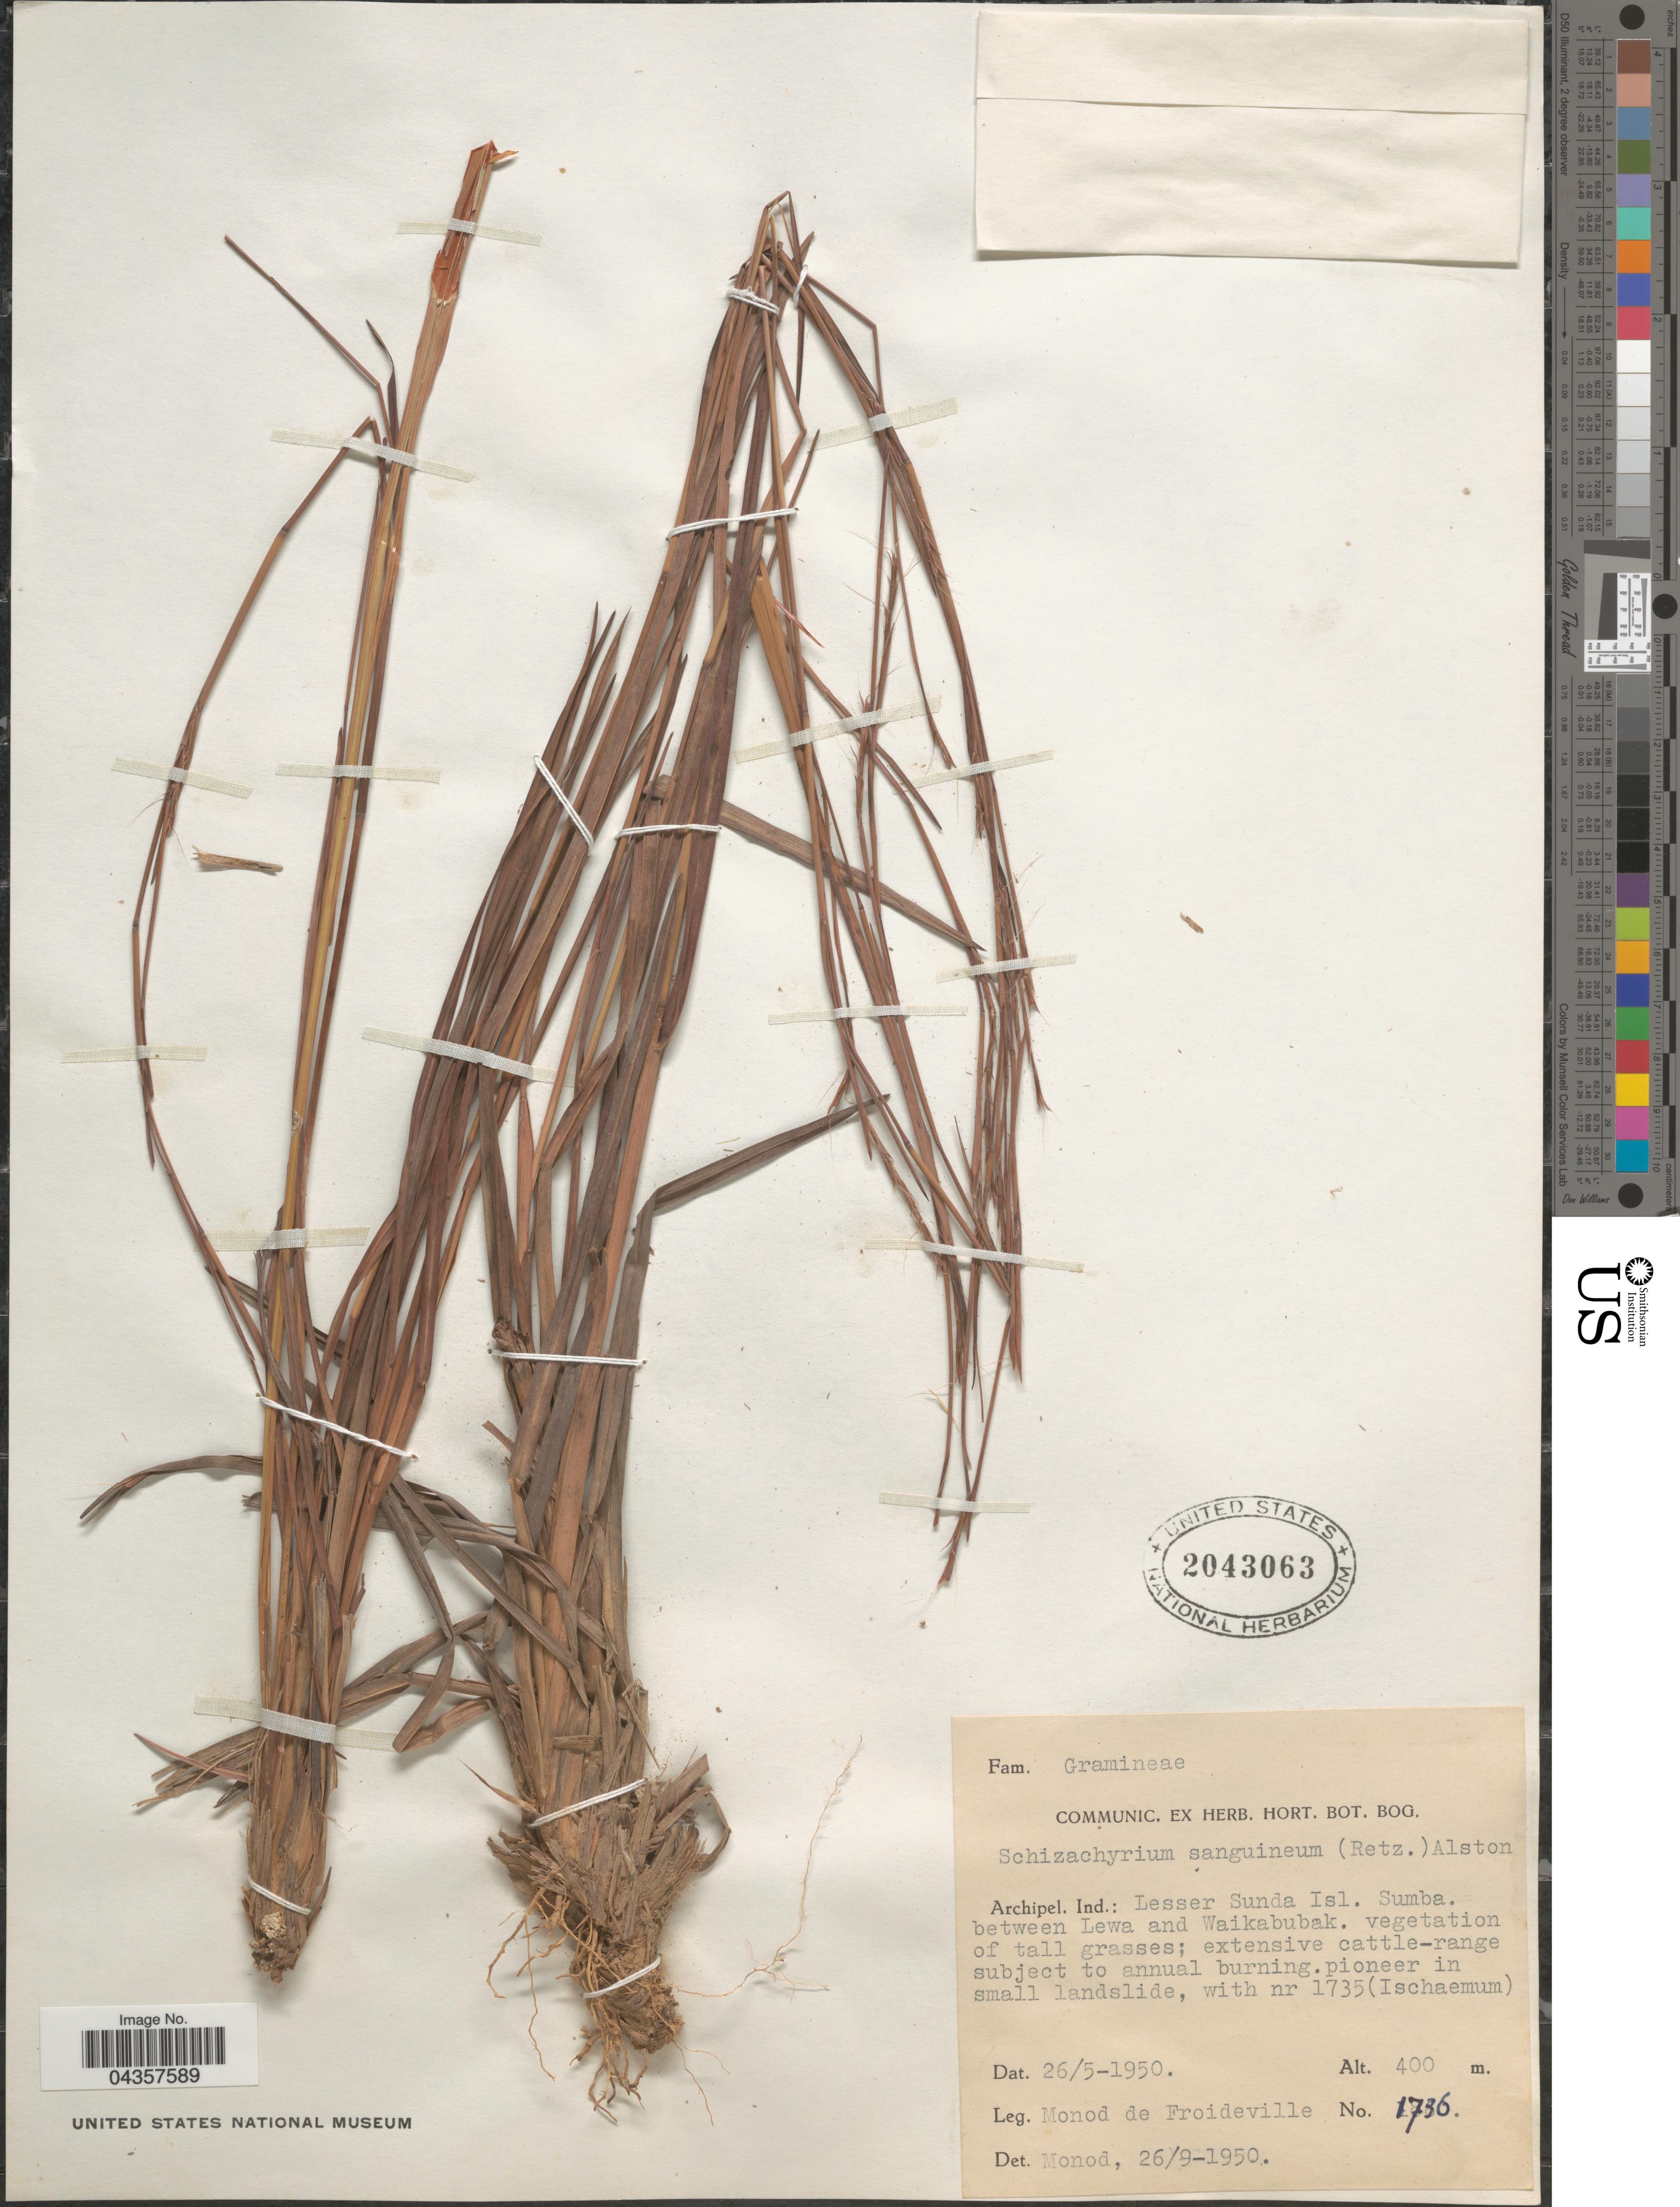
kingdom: Plantae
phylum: Tracheophyta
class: Liliopsida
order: Poales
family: Poaceae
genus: Schizachyrium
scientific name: Schizachyrium sanguineum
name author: (Retz.) Alston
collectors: C. Monod de Froideville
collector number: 1736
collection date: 1950-05-26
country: Indonesia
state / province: Nusa Tenggara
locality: Archipel. Ind.: Lesser Sunda Isl. Sumba. between Lewa and Waikabubak.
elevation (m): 400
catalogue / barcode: US 2043063